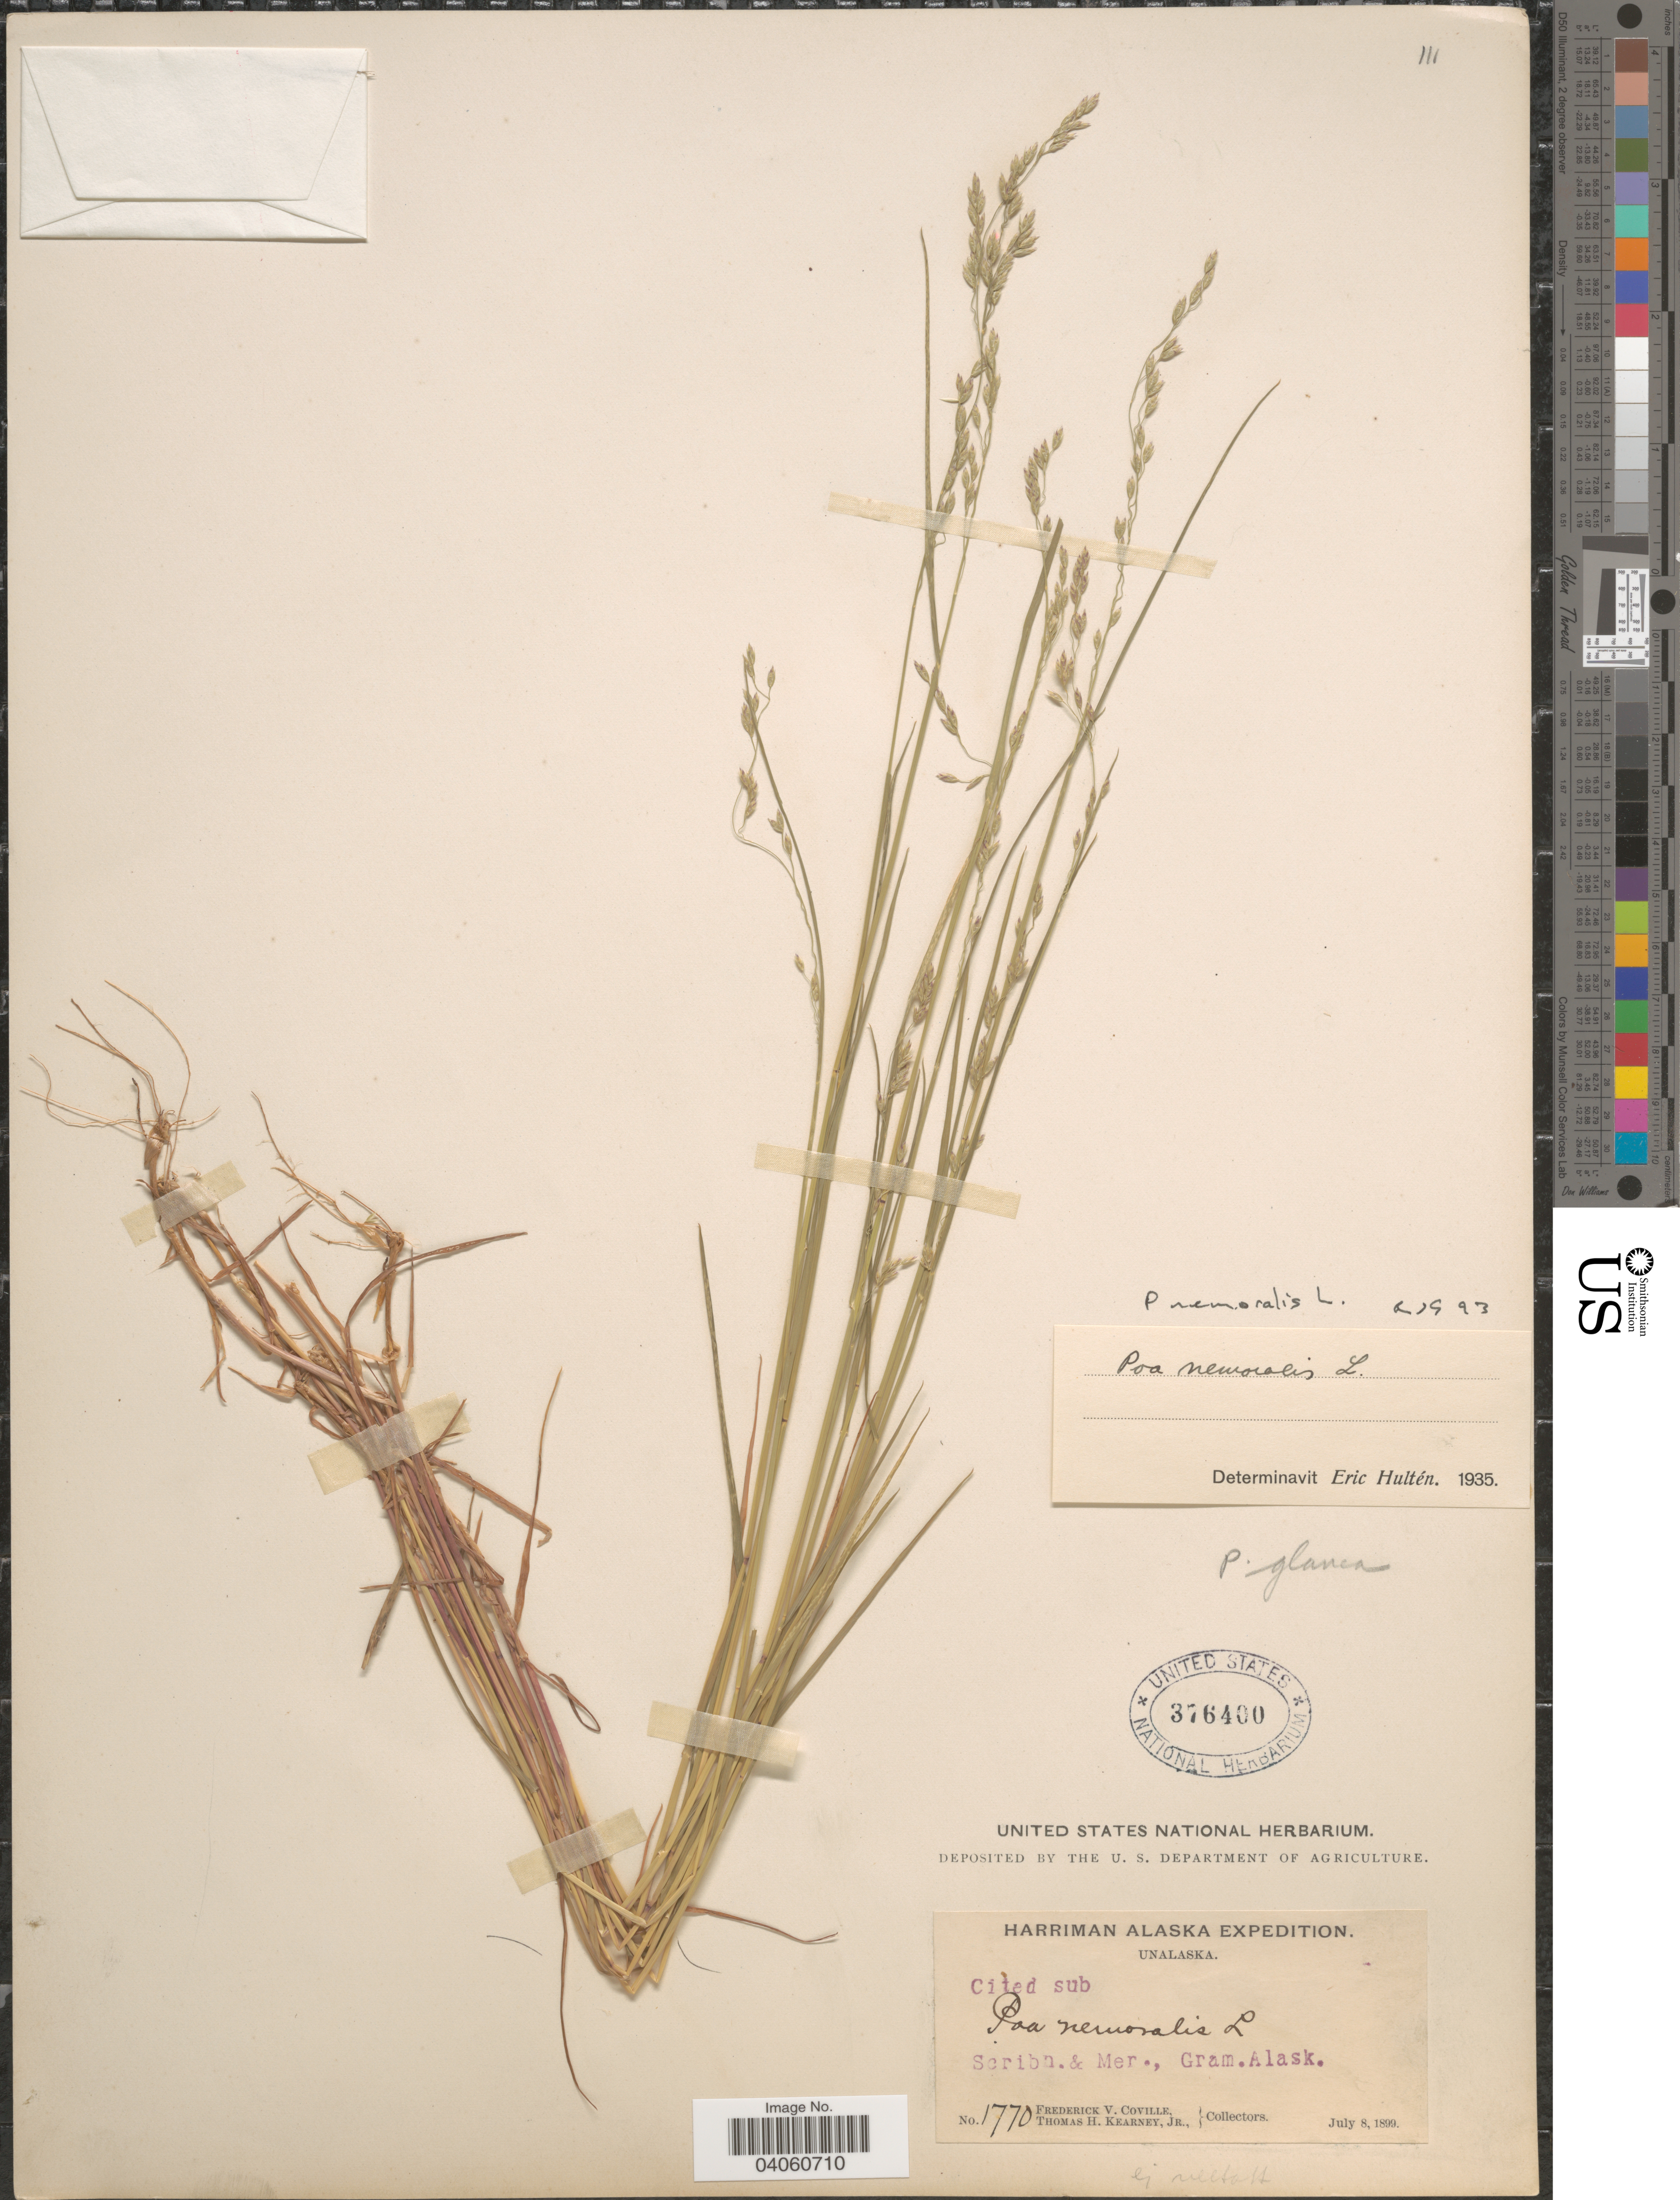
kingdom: Plantae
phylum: Tracheophyta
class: Liliopsida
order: Poales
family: Poaceae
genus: Poa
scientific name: Poa nemoralis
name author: L.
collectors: F. V. Coville & T. H. Kearney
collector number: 1770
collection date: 1899-07-08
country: United States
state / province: Alaska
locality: Unalaska.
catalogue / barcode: US 376400